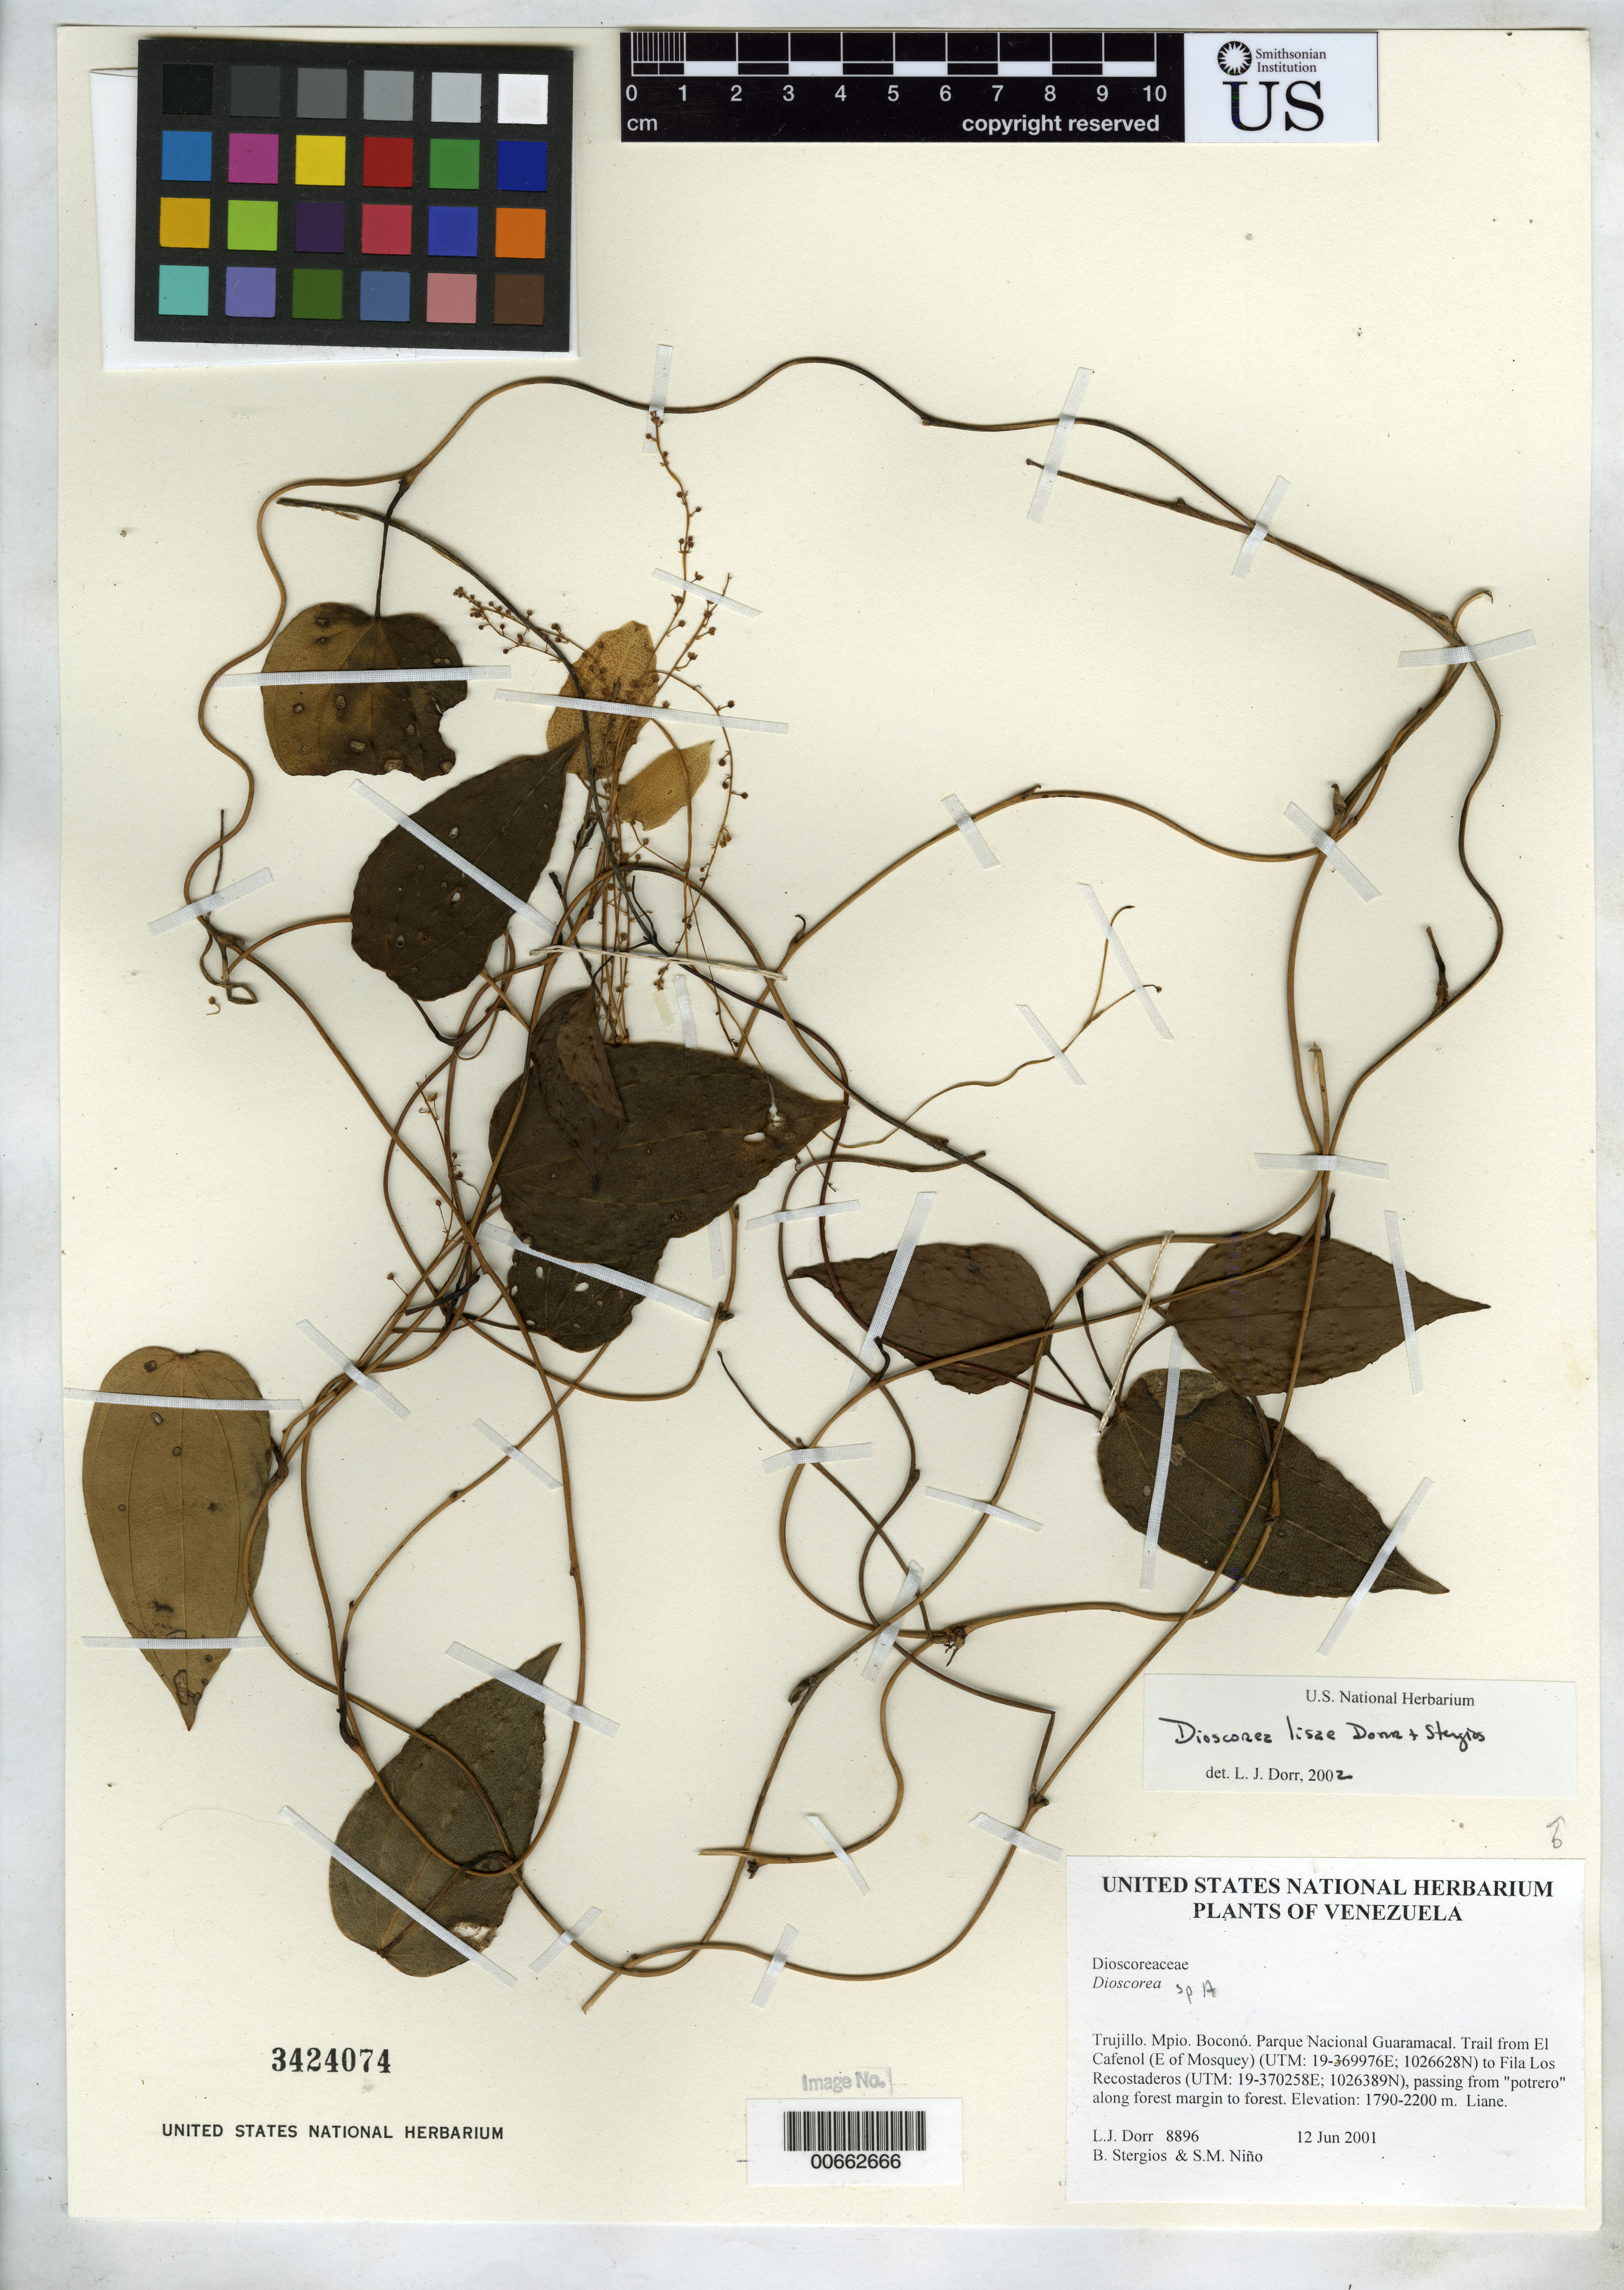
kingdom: Plantae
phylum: Tracheophyta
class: Liliopsida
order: Dioscoreales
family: Dioscoreaceae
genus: Dioscorea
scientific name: Dioscorea lisae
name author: Dorr & Stergios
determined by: Dorr, L. J., (BOT), Smithsonian Institution - National Museum of Natural History (UNITED STATES)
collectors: L. J. Dorr, B. G. Stergios & S. M. Niño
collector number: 8896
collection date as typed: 12 Jun 2001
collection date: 2001-06-12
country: Venezuela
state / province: Trujillo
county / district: Boconó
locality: Parque Nacional Guaramacal. Trail from El Cafenol (E of Mosquey) to Fila Los Recostaderos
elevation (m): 1790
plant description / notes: PORT, US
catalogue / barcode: US 3424074